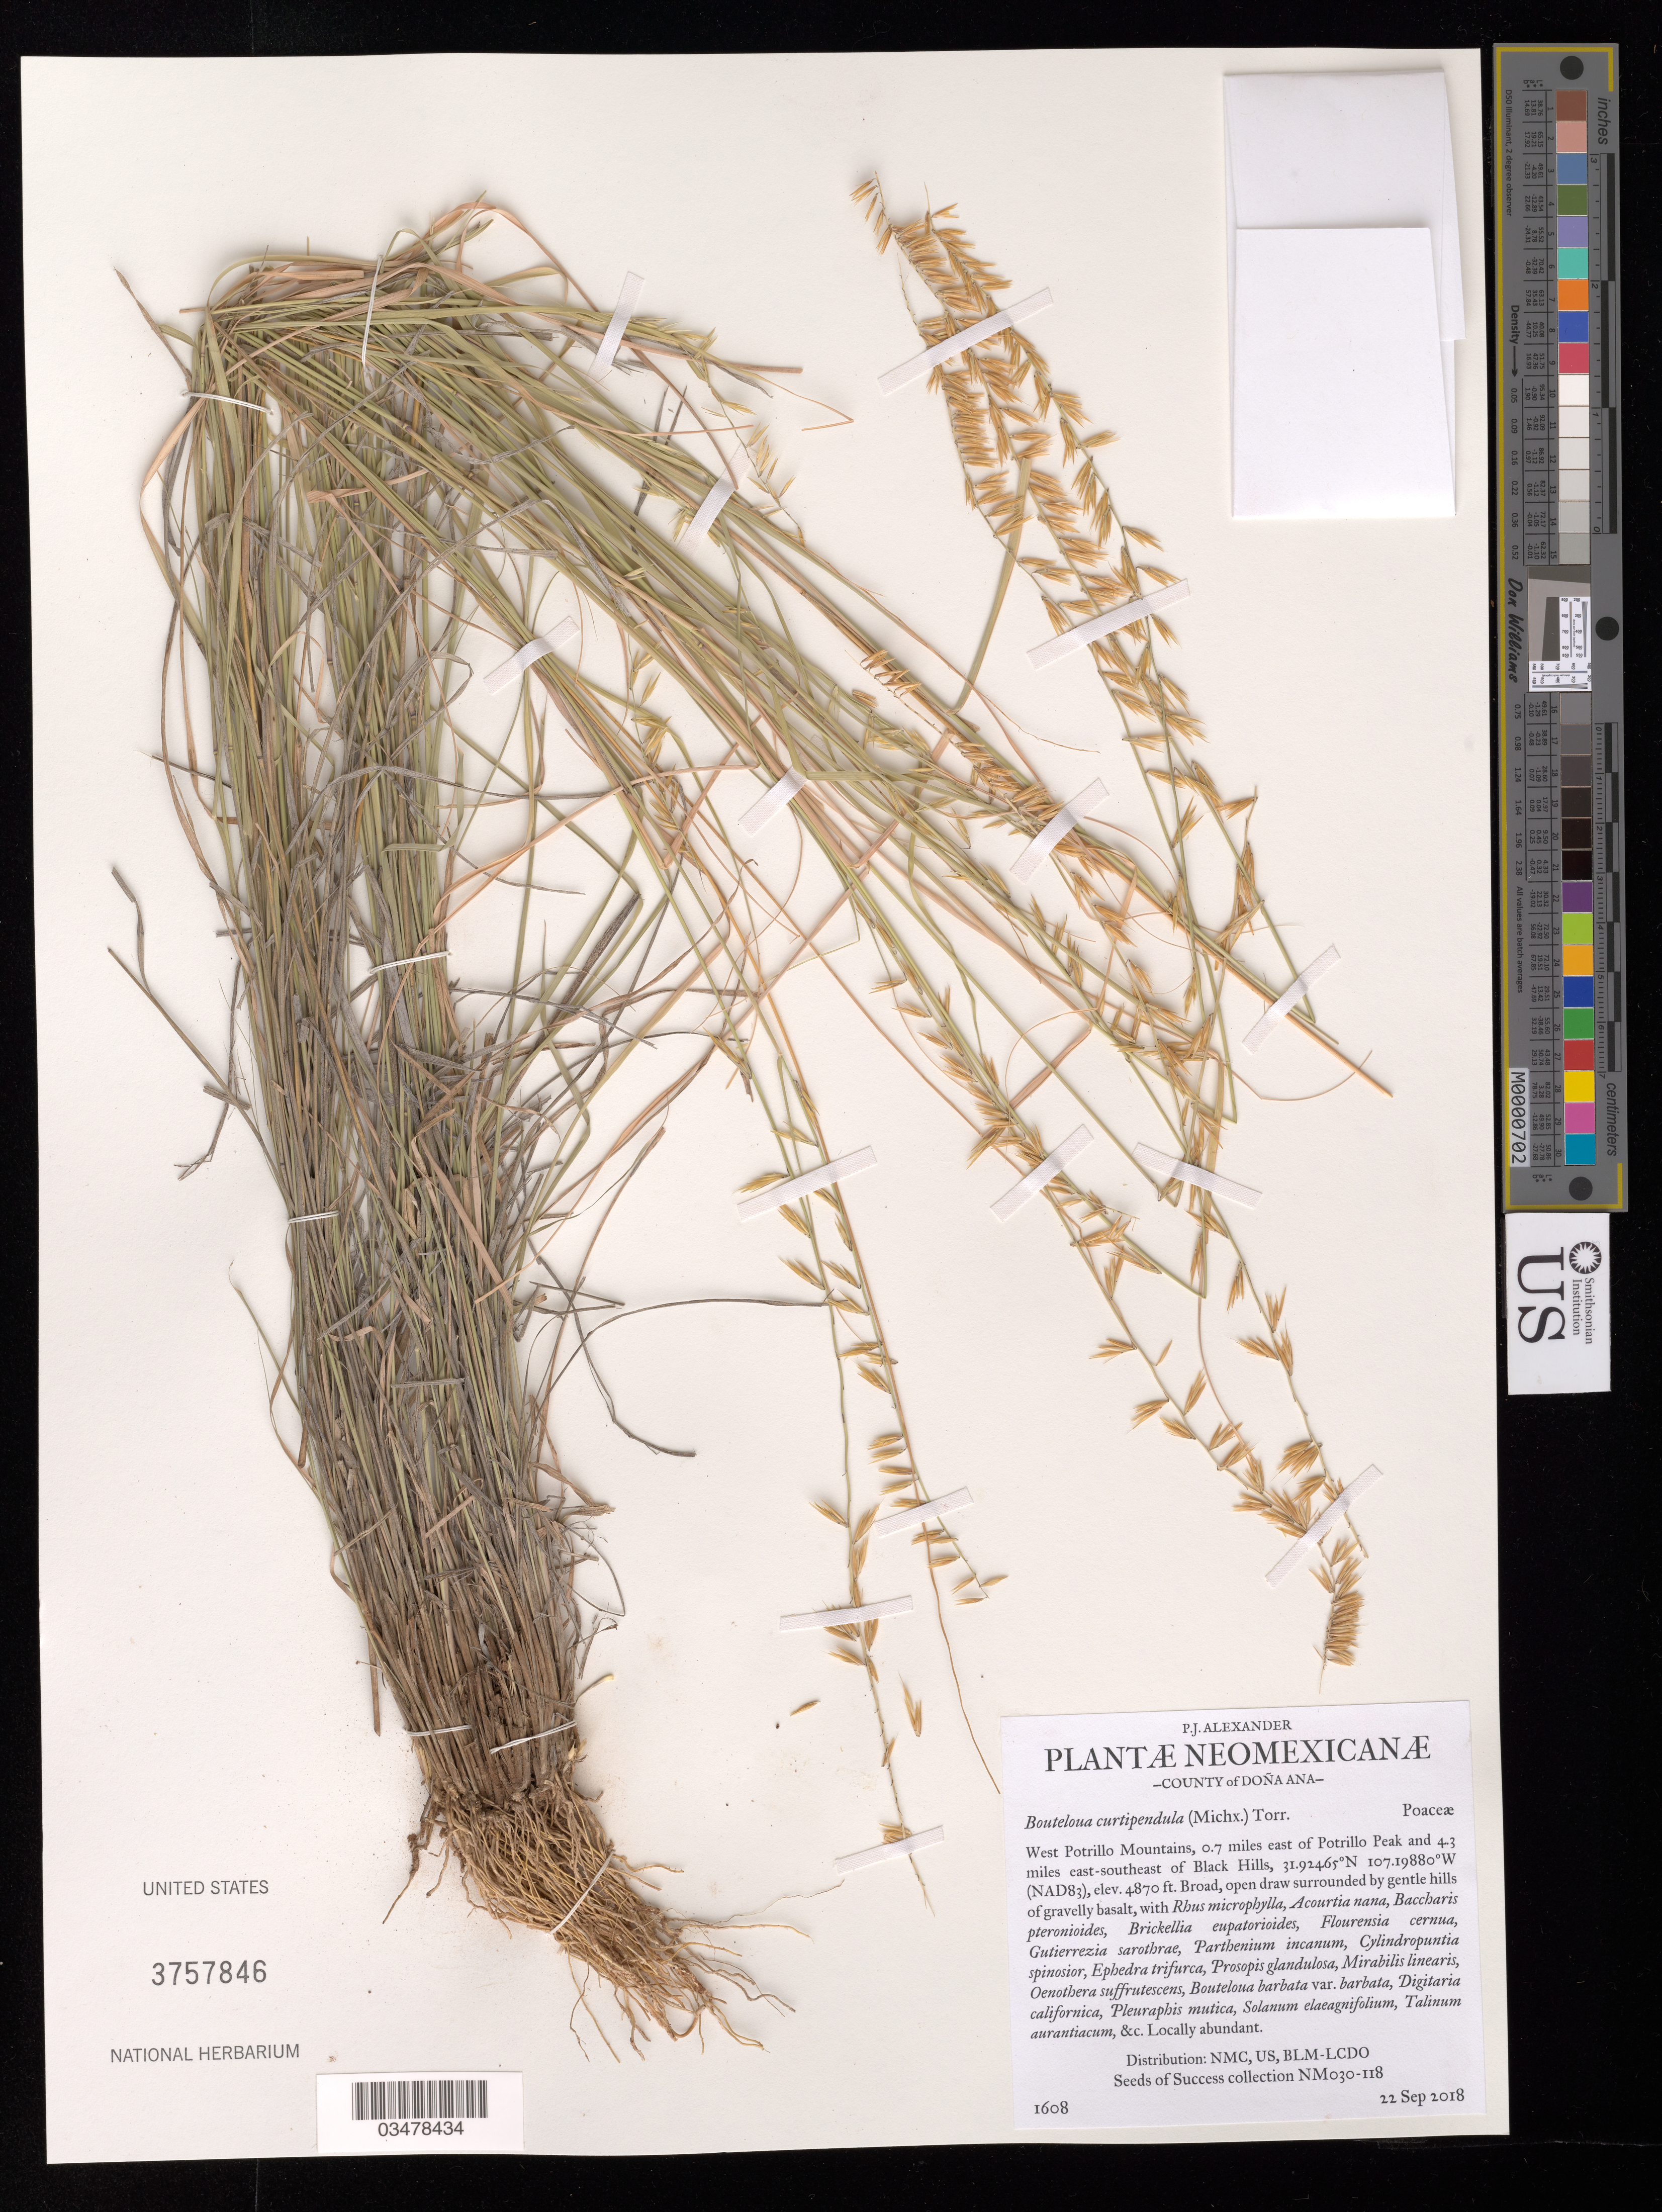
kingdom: Plantae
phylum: Tracheophyta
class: Liliopsida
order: Poales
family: Poaceae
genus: Bouteloua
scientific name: Bouteloua curtipendula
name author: (Michx.) Torr.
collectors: P. Alexander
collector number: NM030-118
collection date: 2018-09-22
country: United States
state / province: New Mexico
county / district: Dona Ana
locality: Allotment 03016.West Potrillo Mtns, 0.7 mi E of Potrillo Peak, 4-3 mi. ESE of Black hills.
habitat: Along a drainage in basalt hills. Ecological site: R042XB016NM, Draw. WithAcourtia nana, Ephedra trifurca, Digitaria californica, etc.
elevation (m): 1484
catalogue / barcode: US 3757846